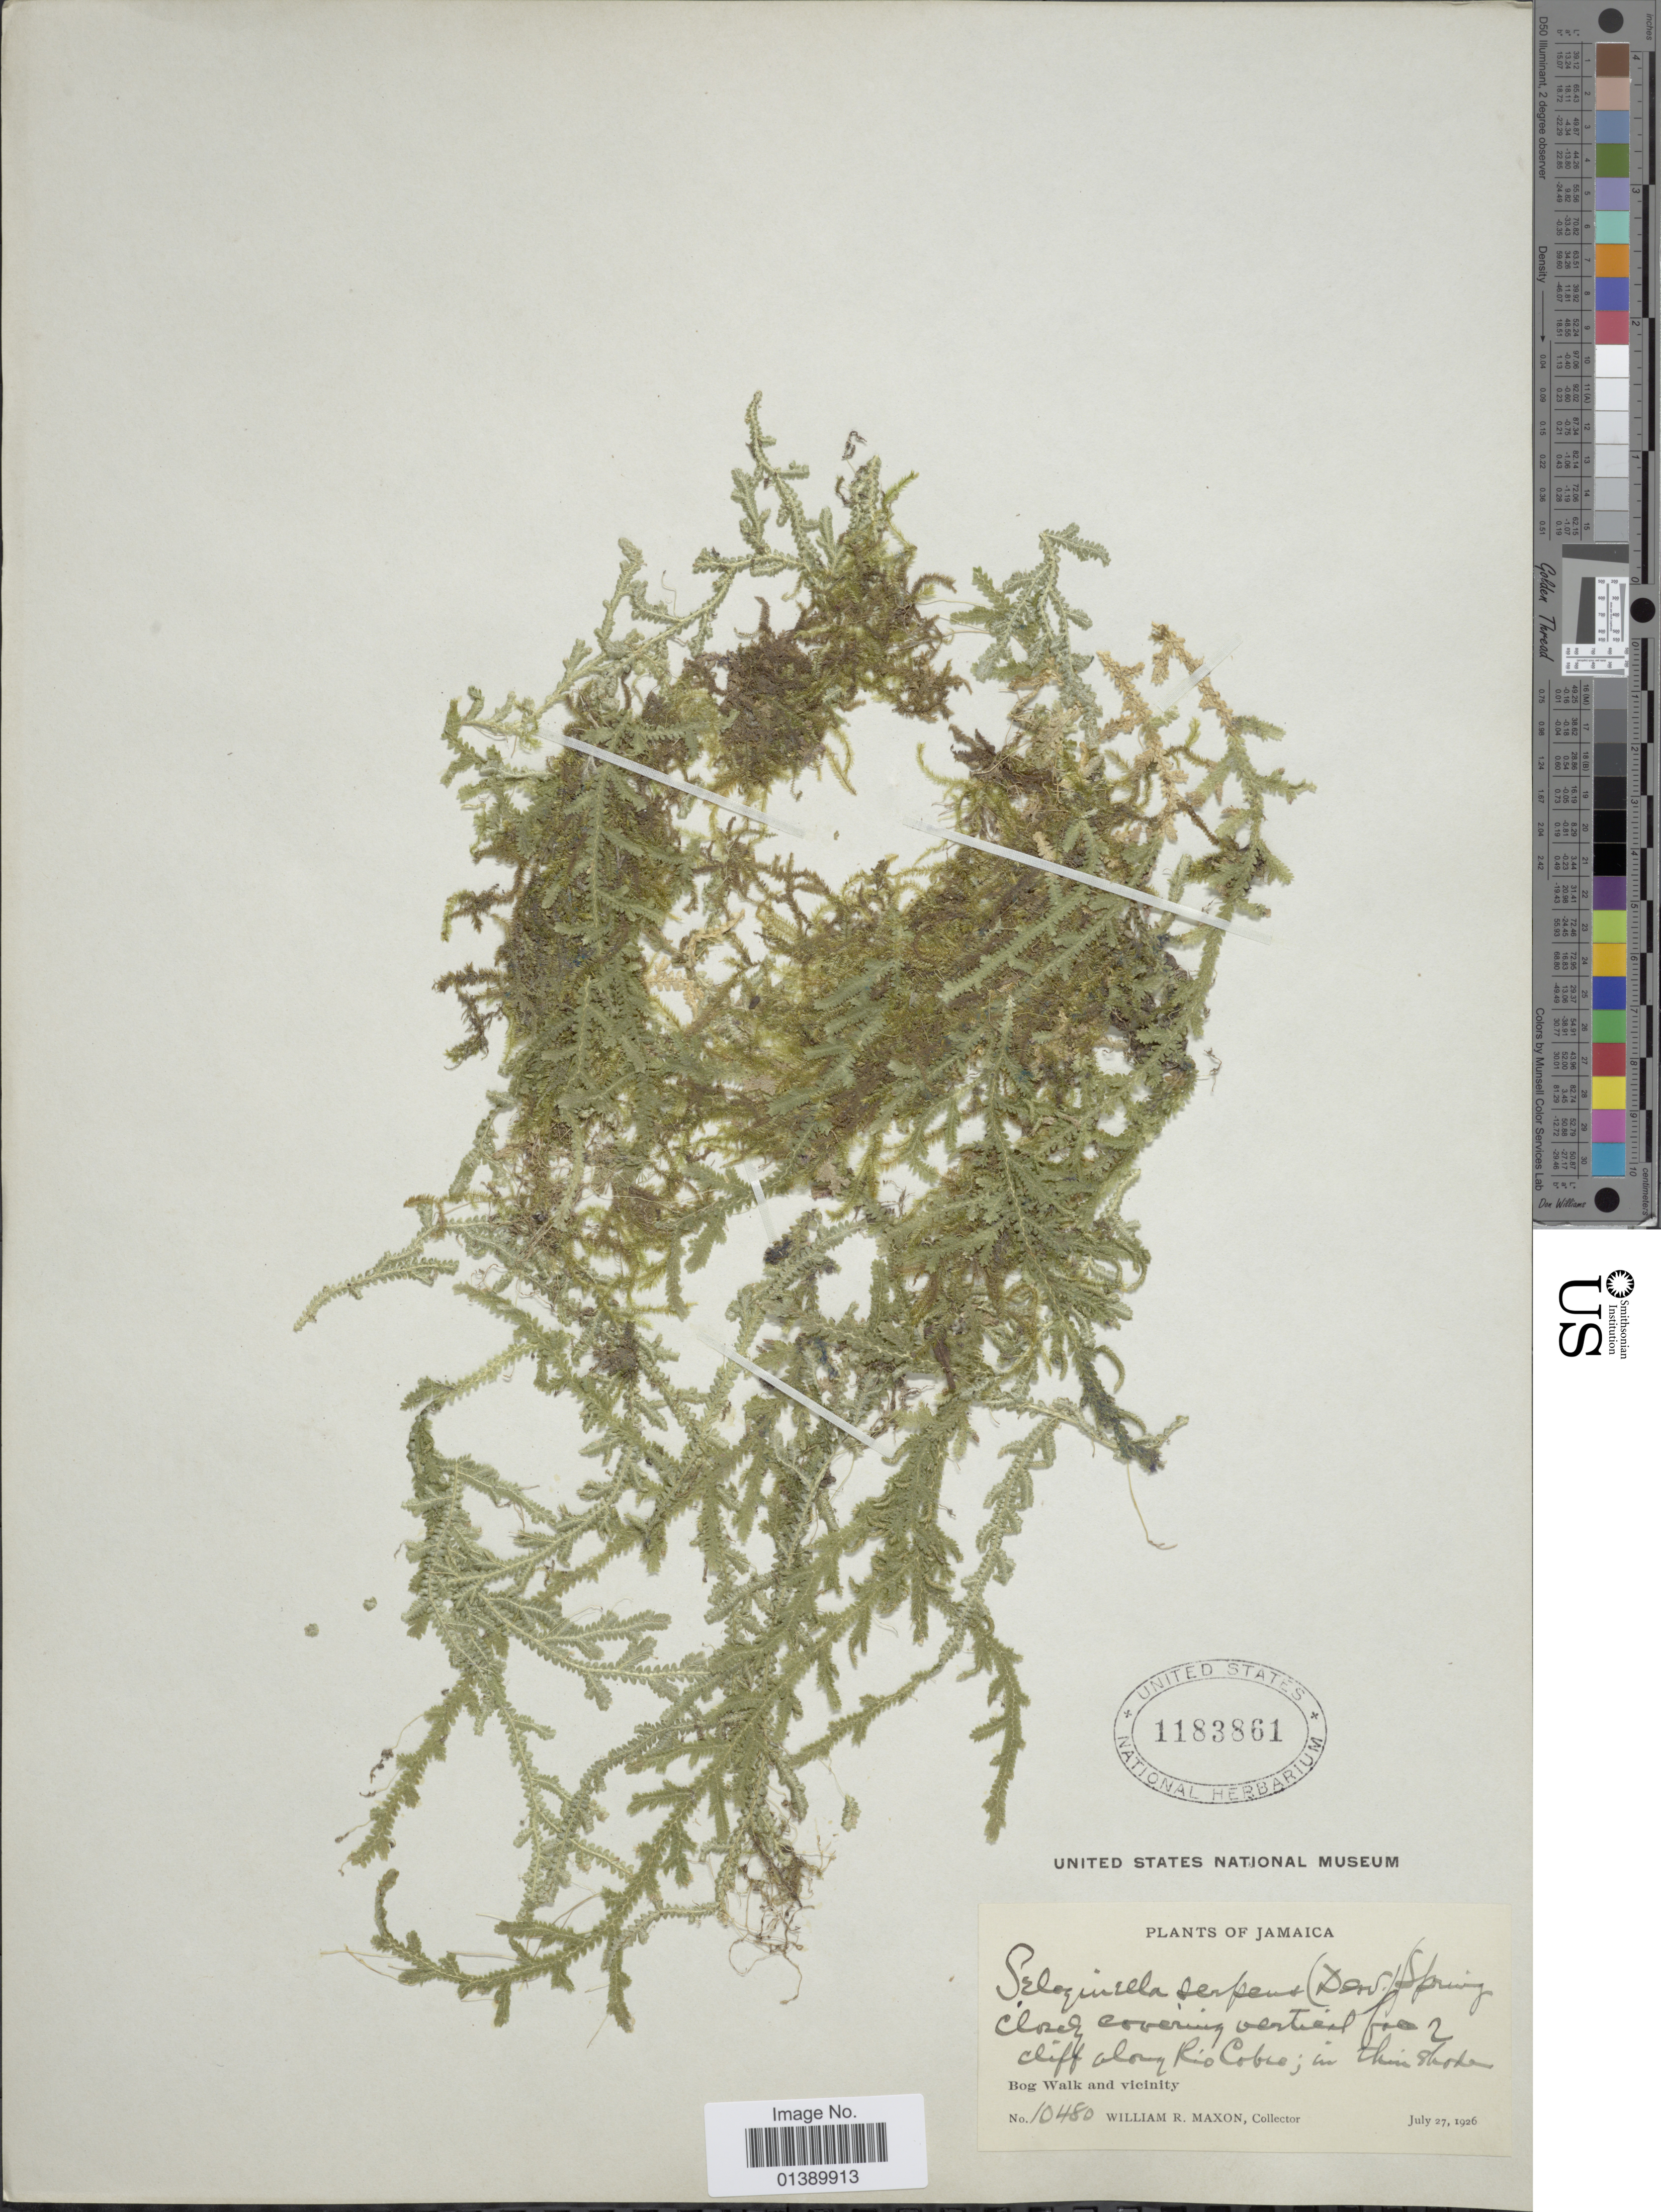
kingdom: Plantae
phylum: Tracheophyta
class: Lycopodiopsida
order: Selaginellales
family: Selaginellaceae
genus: Selaginella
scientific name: Selaginella serpens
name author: (Desv. ex Poir.) Spring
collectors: W. R. Maxon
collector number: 10480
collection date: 1926-07-27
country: Jamaica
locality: Cliff along Rio Cobia Rio Cobre; in thin shaded, Bog Walk and vicinity.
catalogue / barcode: US 1183861